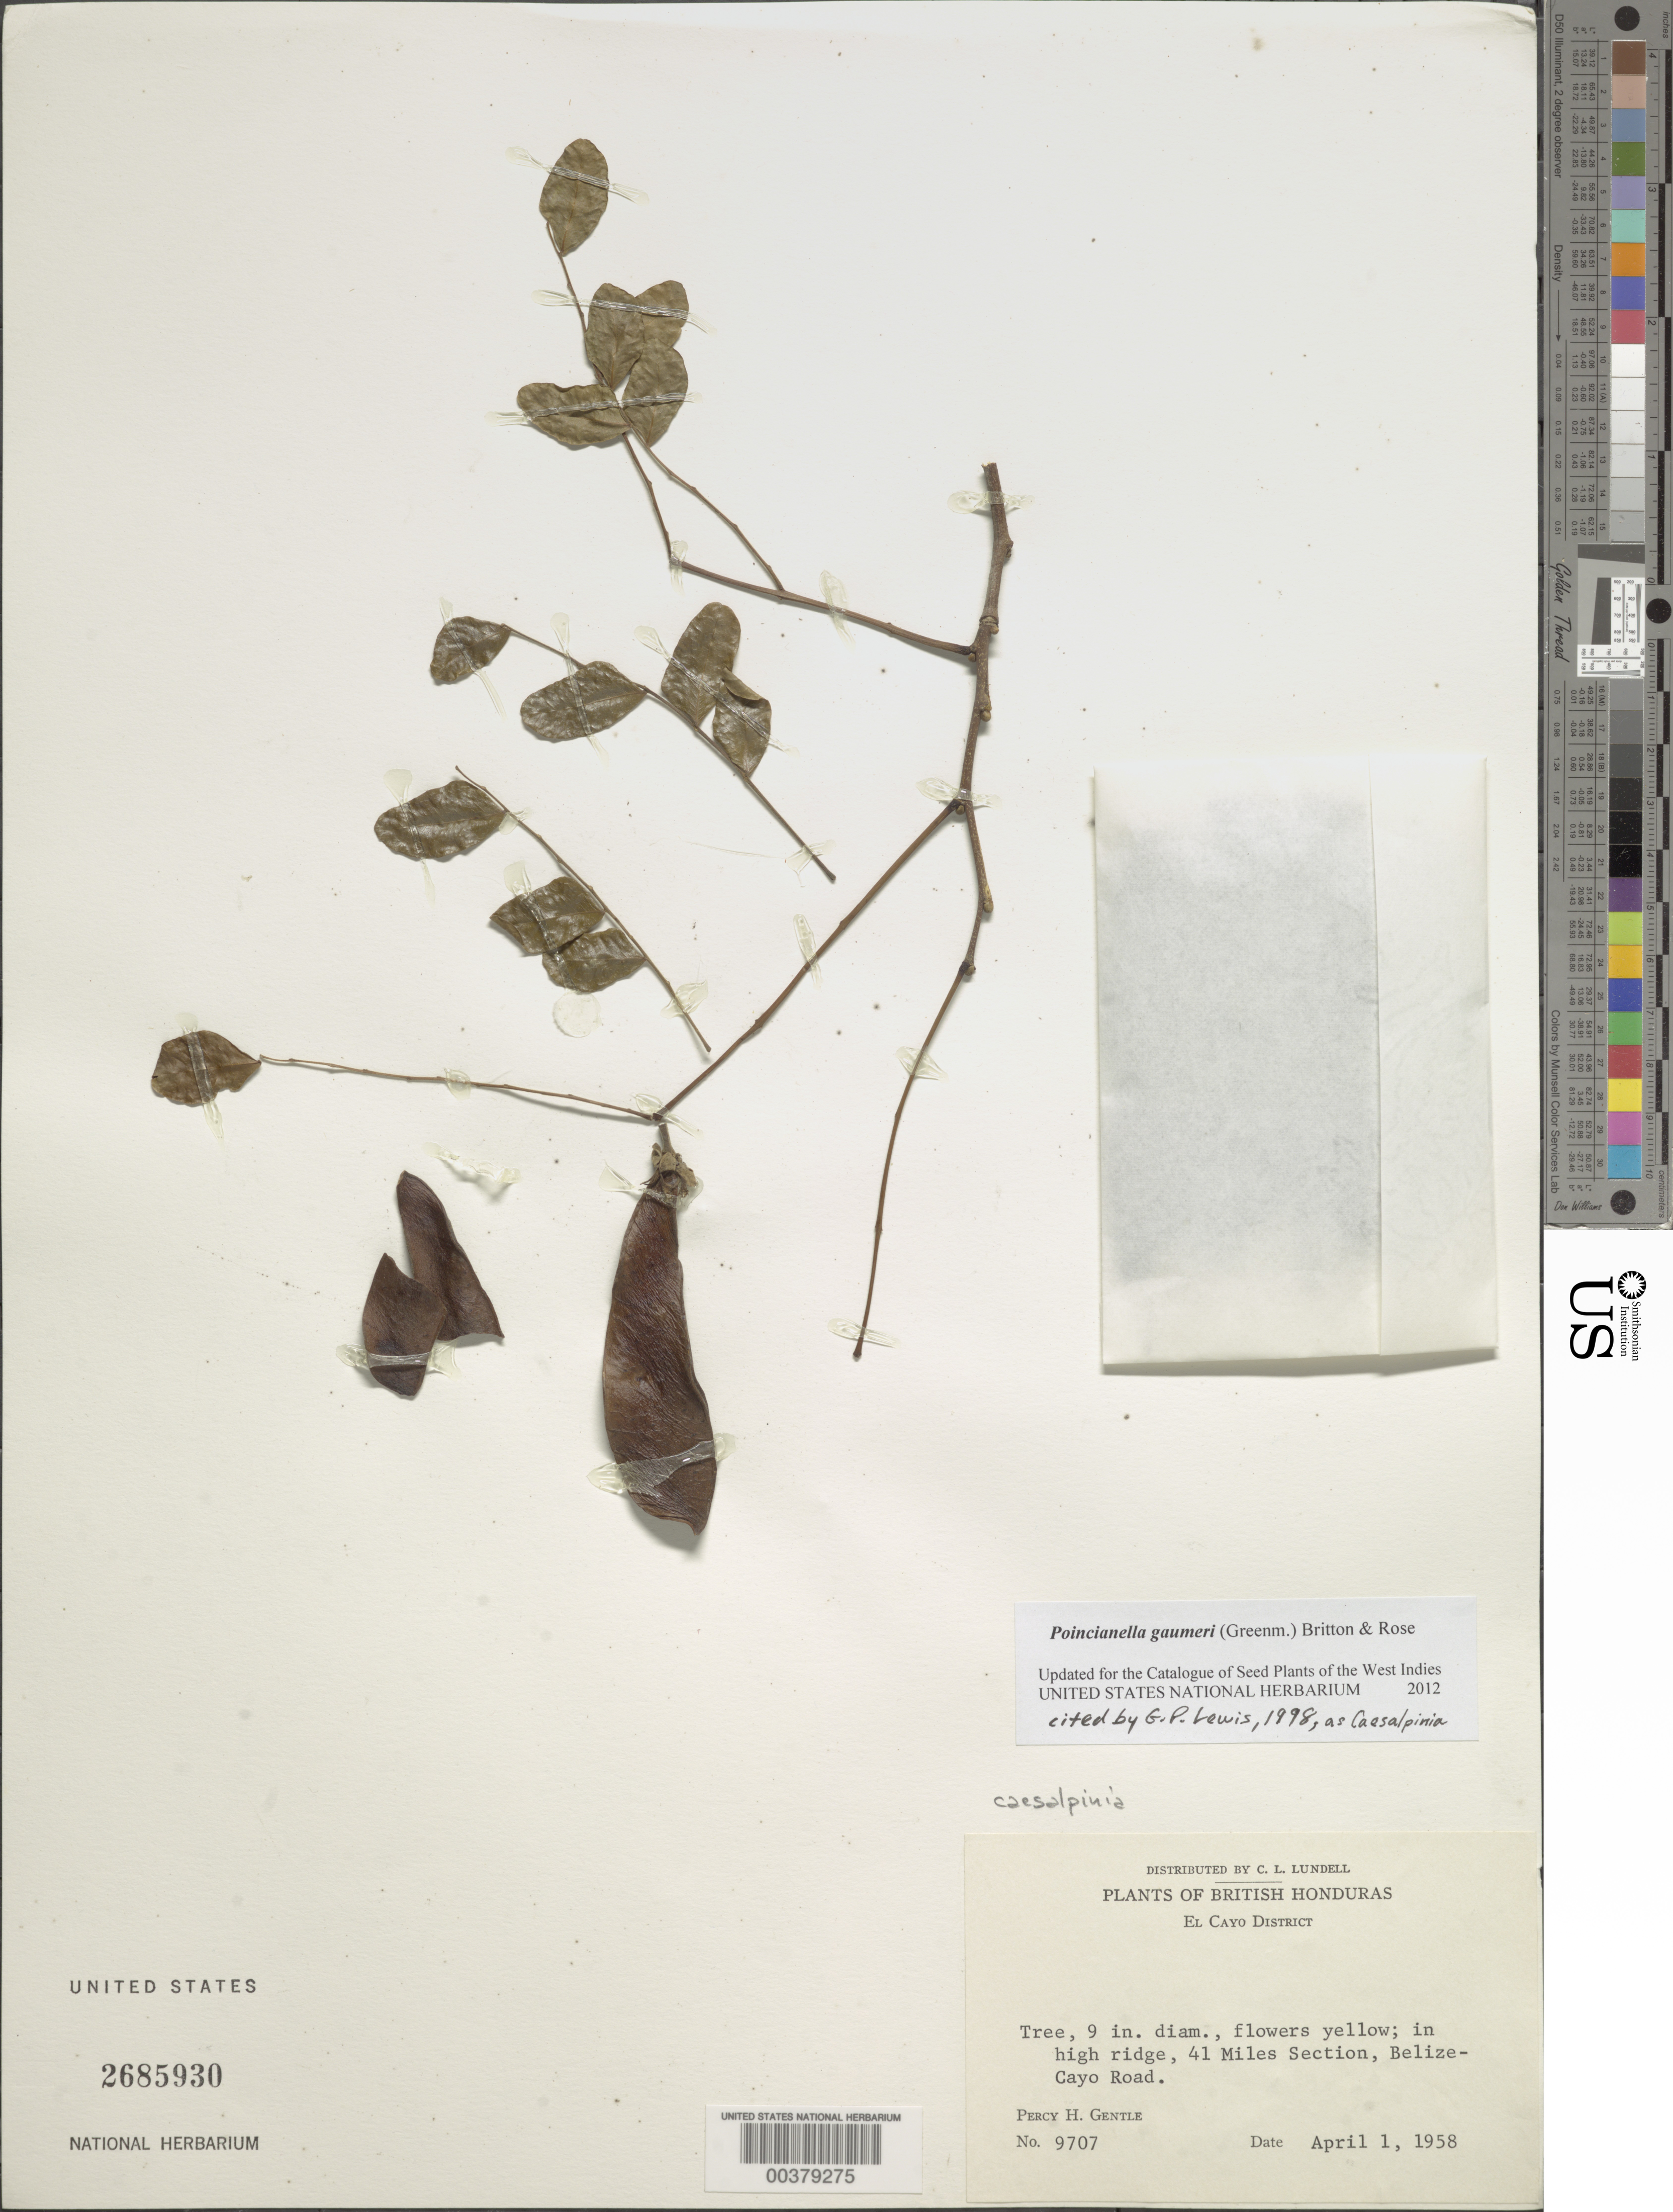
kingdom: Plantae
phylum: Tracheophyta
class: Magnoliopsida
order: Fabales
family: Fabaceae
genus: Cenostigma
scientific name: Cenostigma gaumeri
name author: (Greenm.) Gagnon & G.P. Lewis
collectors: P. H. Gentle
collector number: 9707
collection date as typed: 01 Apr 1958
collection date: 1958-04-01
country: Belize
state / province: Cayo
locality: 41 mile section, Belize - Cayo road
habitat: In high ridge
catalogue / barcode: US 2685930